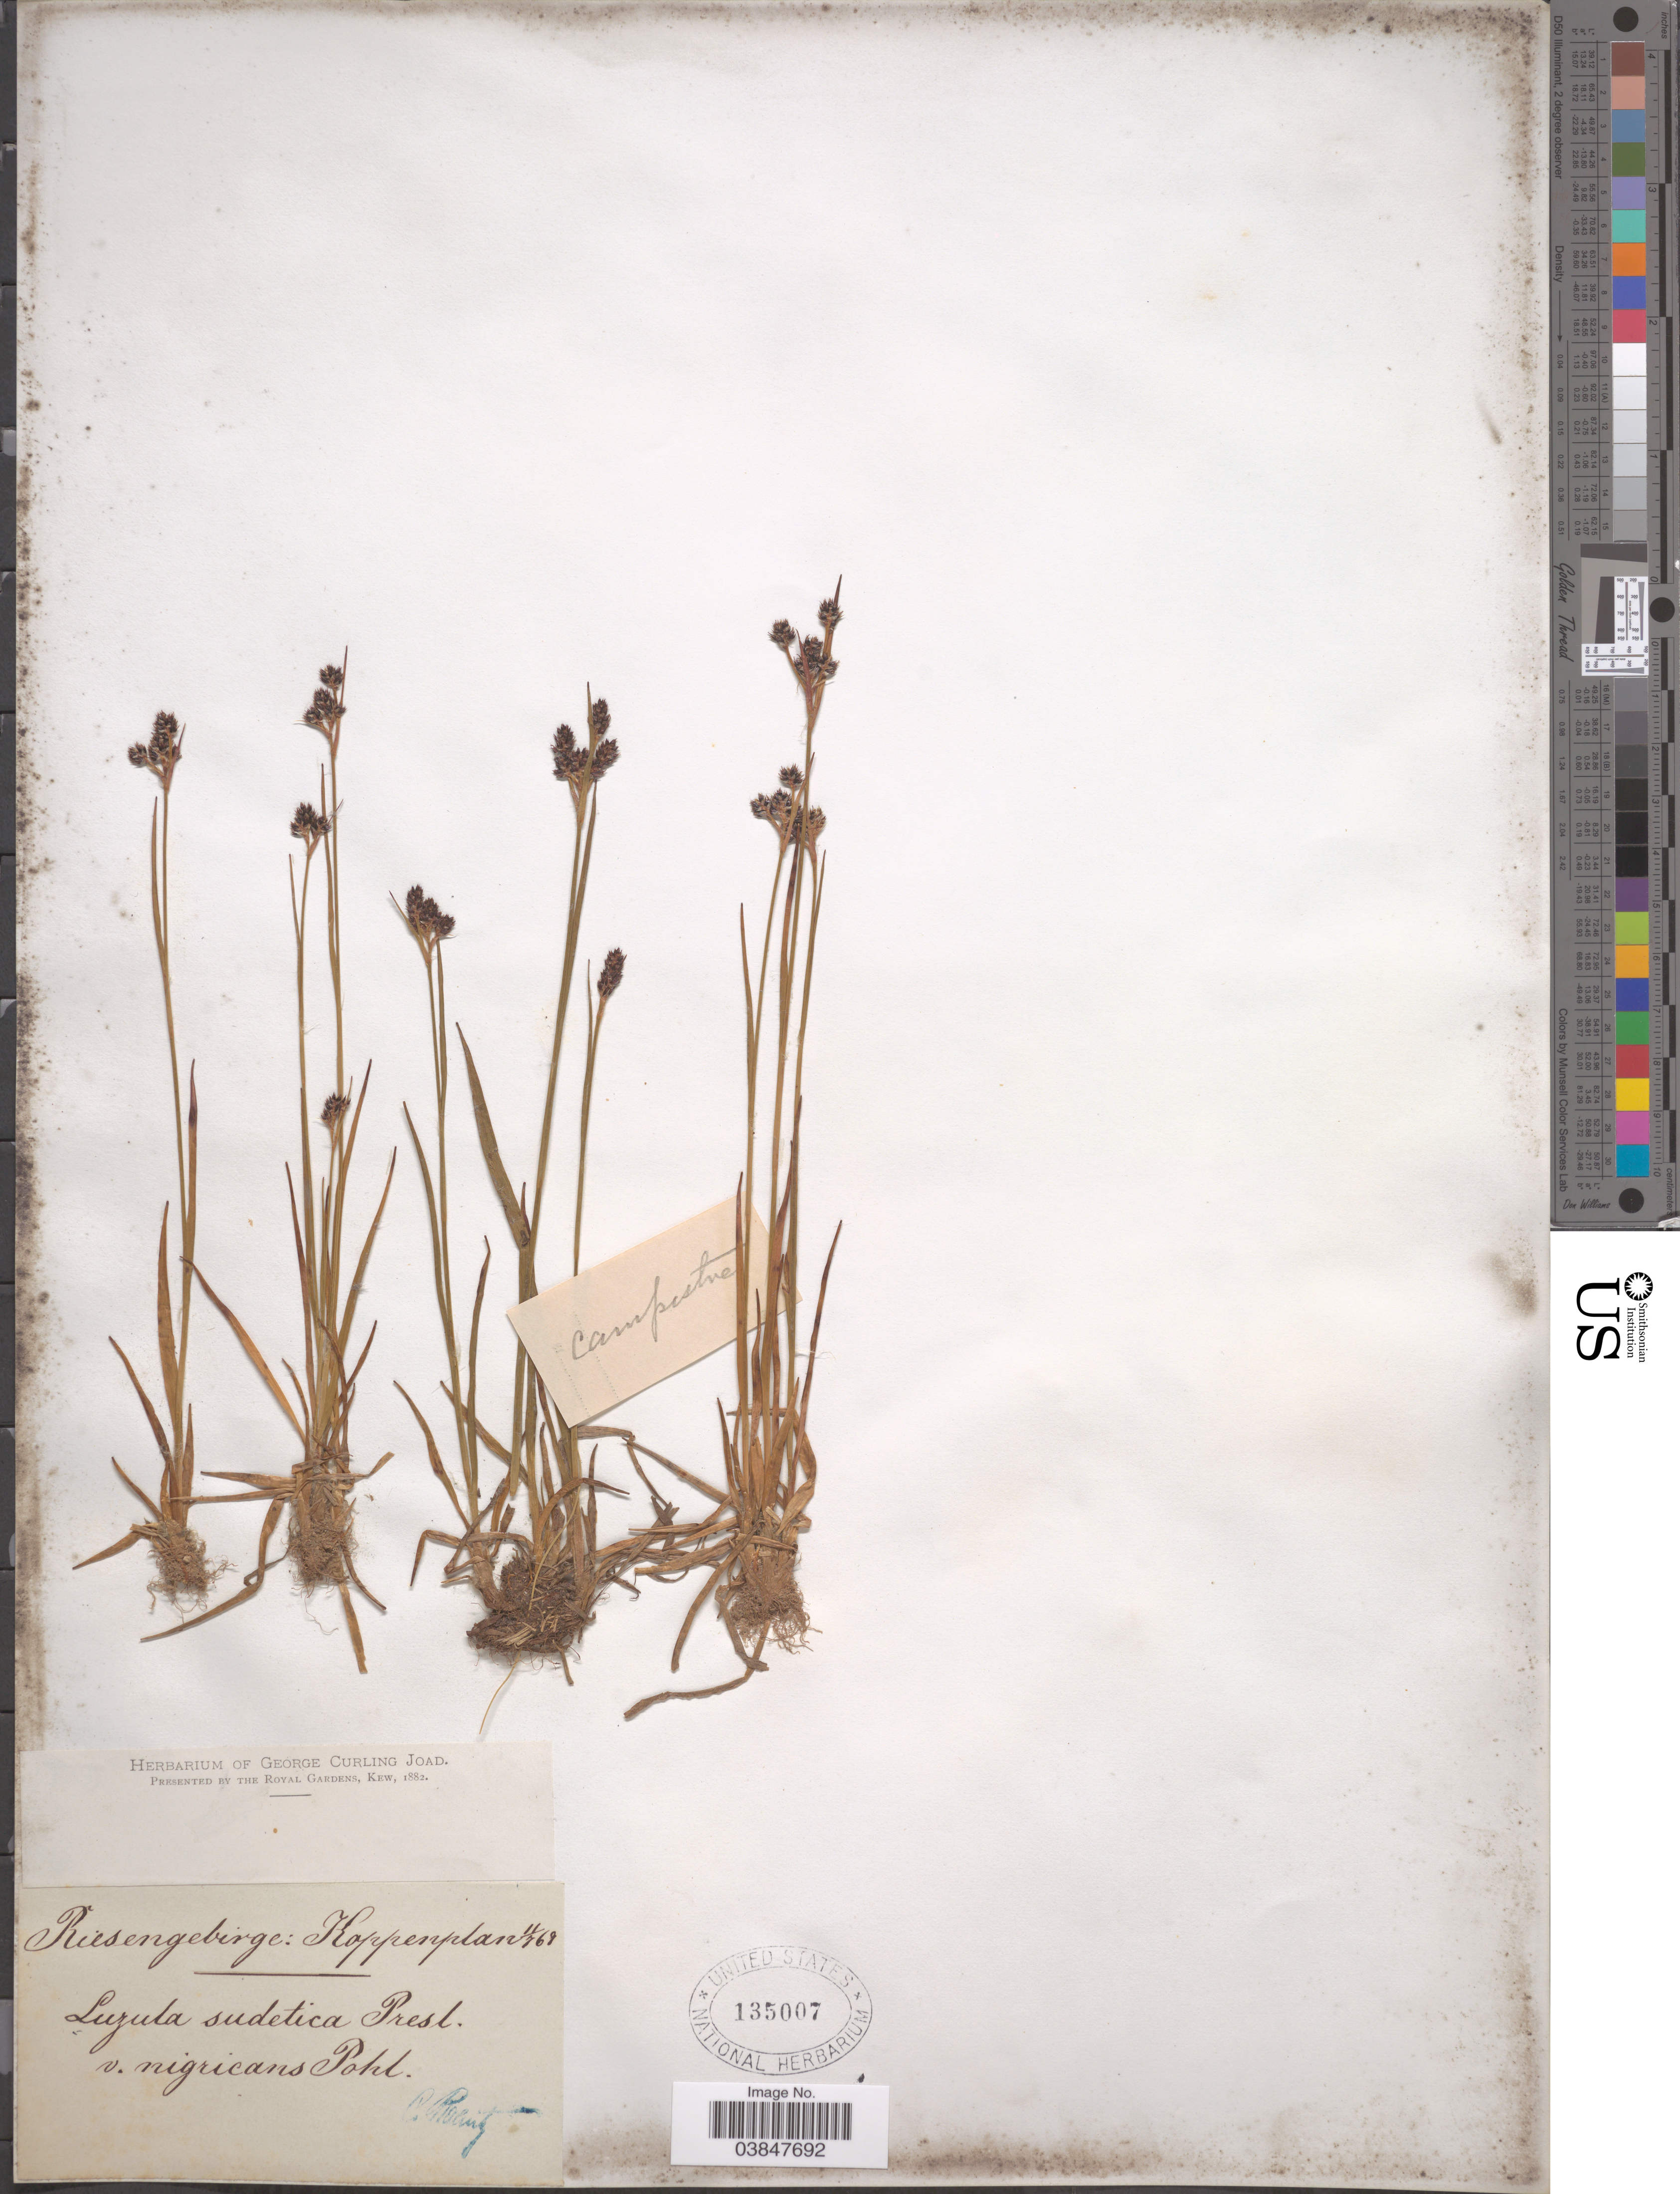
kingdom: Plantae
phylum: Tracheophyta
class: Liliopsida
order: Poales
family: Juncaceae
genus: Luzula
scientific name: Luzula campestris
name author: (L.) DC.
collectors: C. Ralintz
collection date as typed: Transcribed d/m/y: 11/7/69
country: Poland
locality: Riesengebirge: Koppenplan.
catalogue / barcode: US 135007